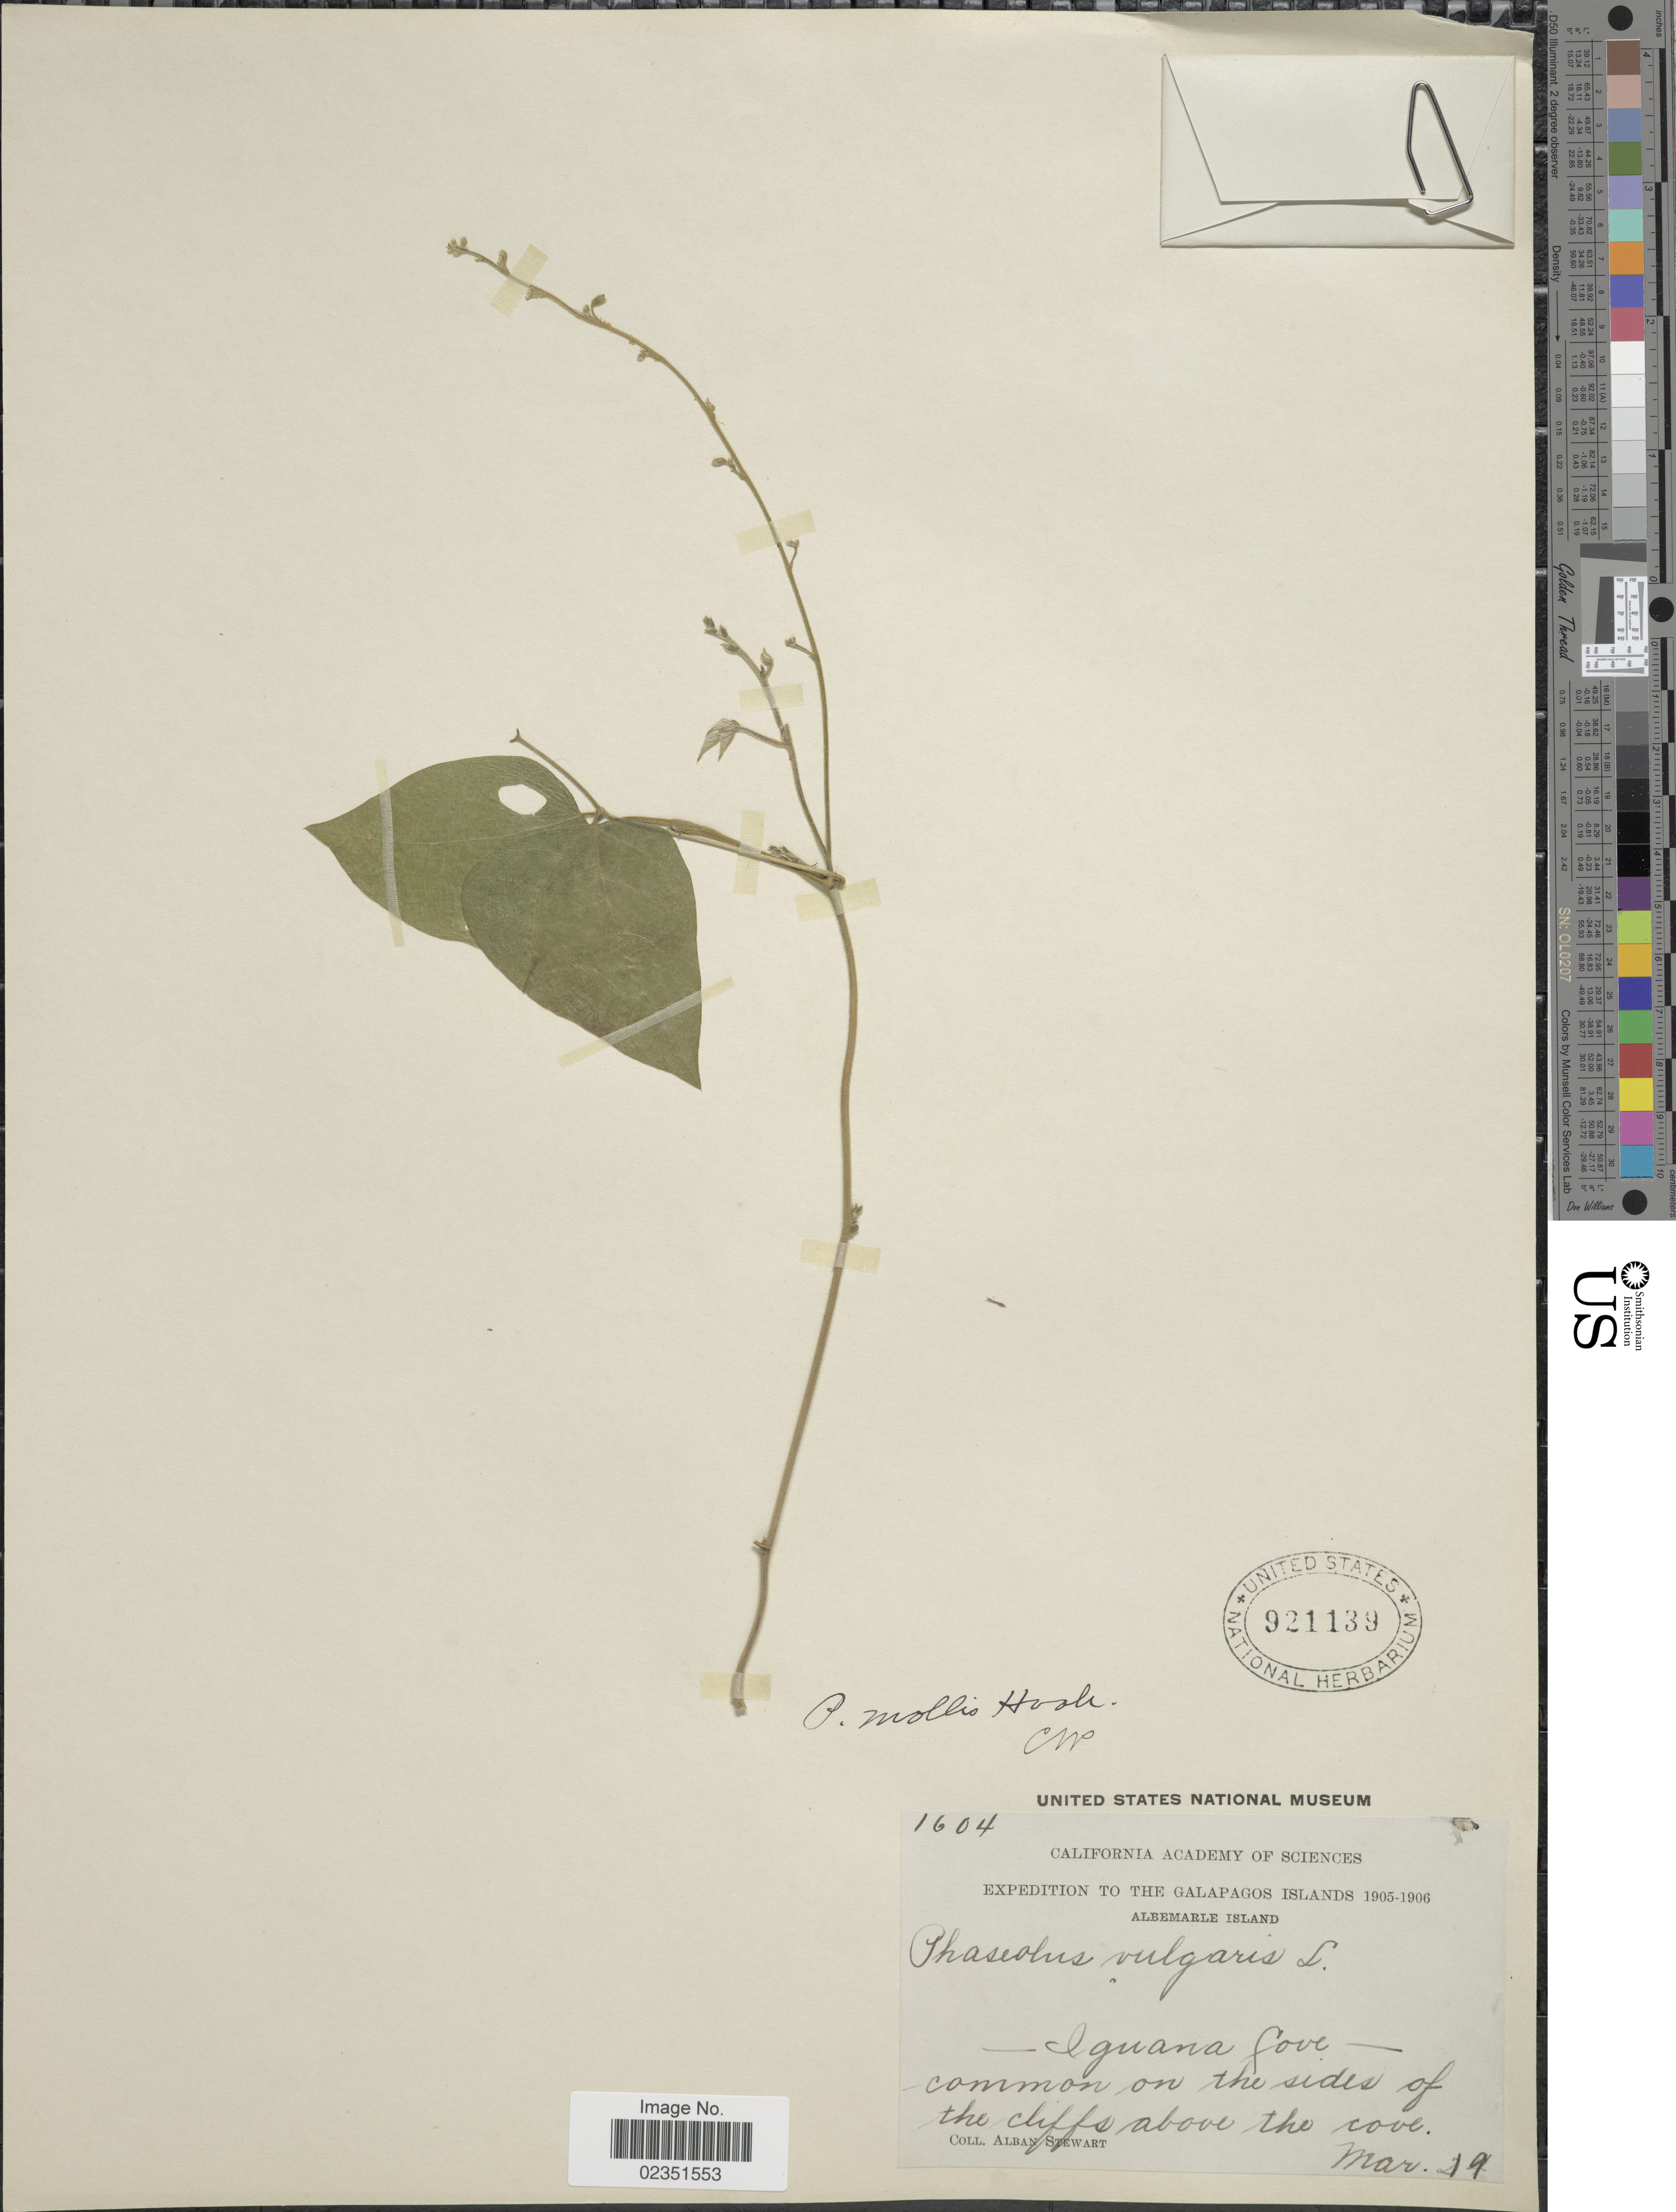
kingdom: Plantae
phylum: Tracheophyta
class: Magnoliopsida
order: Fabales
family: Fabaceae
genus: Phaseolus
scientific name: Phaseolus mollis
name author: Hook. f.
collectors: A. Stewart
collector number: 1604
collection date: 1905-03-19/1906-03-19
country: Ecuador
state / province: Colón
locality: Galapagos Islands, Albemarle Island, Iguana Cove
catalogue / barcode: US 921139